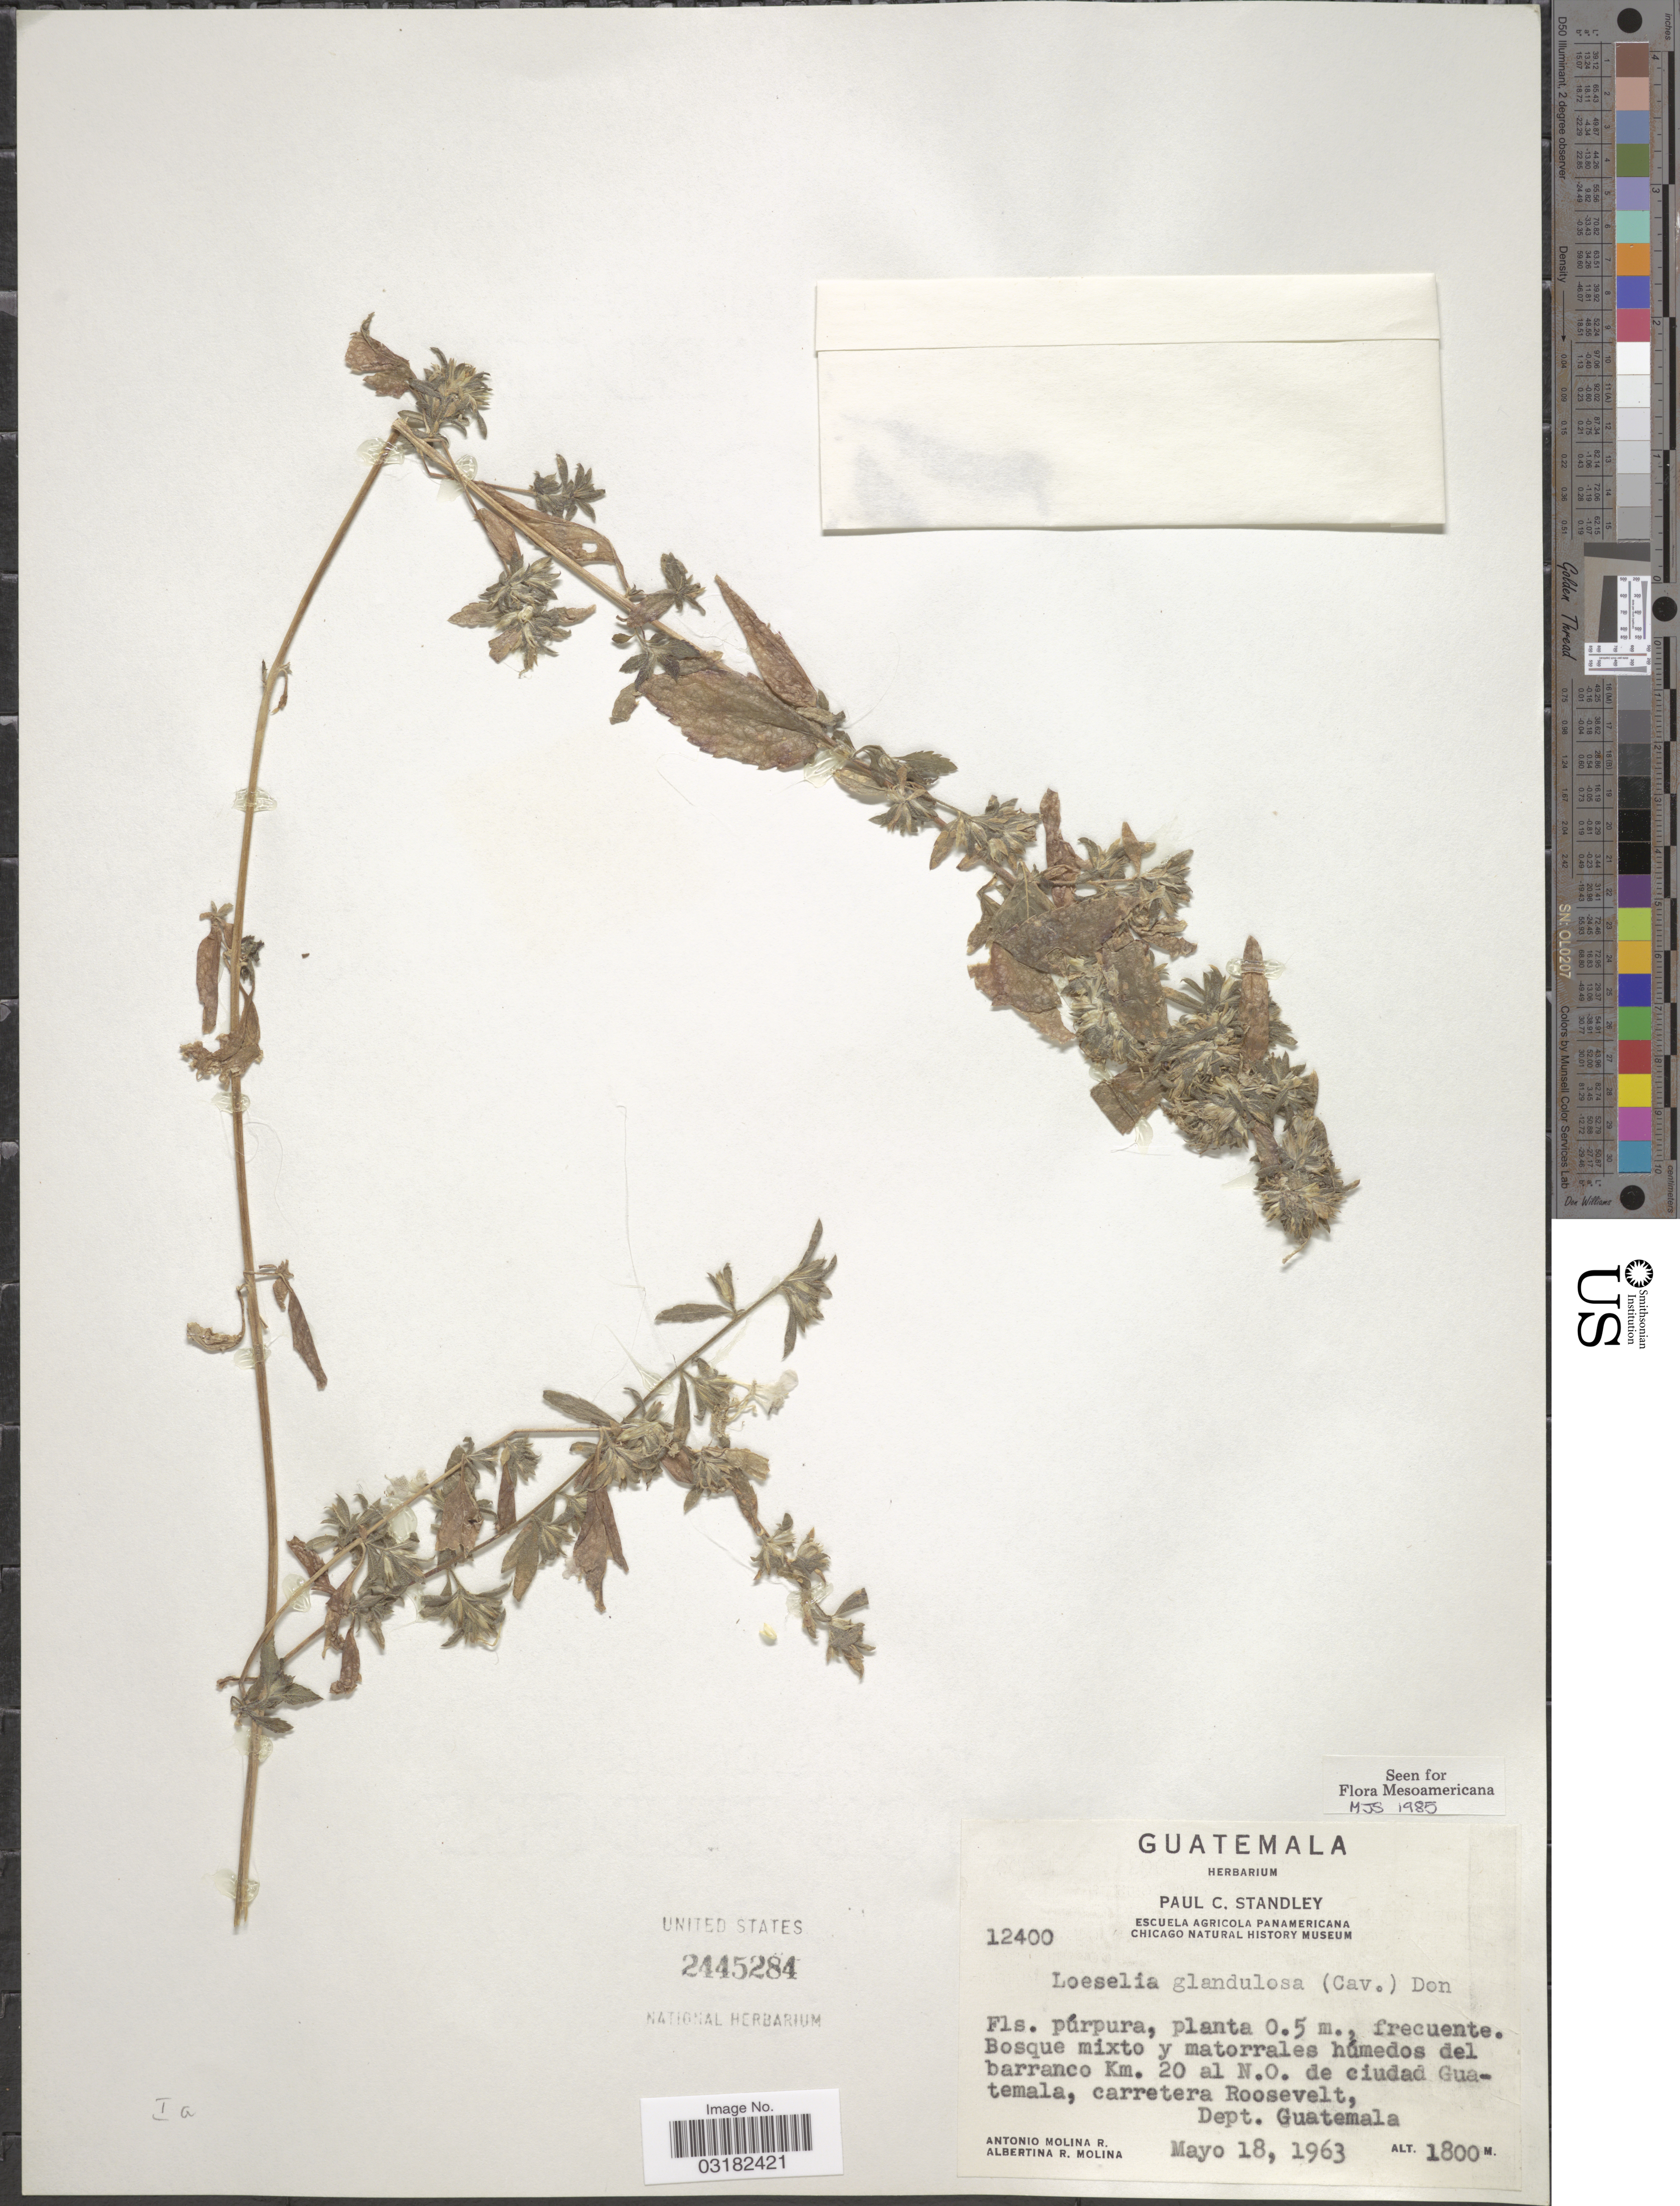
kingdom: Plantae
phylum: Tracheophyta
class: Magnoliopsida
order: Ericales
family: Polemoniaceae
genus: Loeselia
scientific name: Loeselia glandulosa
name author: (Cav.) G. Don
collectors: A. Molina R. & A. R. Molina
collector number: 12400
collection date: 1963-05-18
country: Guatemala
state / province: Guatemala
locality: Bosque mixto y matorrales húmedos del barranco Km. 20 al N.O. de ciudad Guatemala, carretera Roosevelt, Dept. Guatemala.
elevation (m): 1800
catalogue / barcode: US 2445284